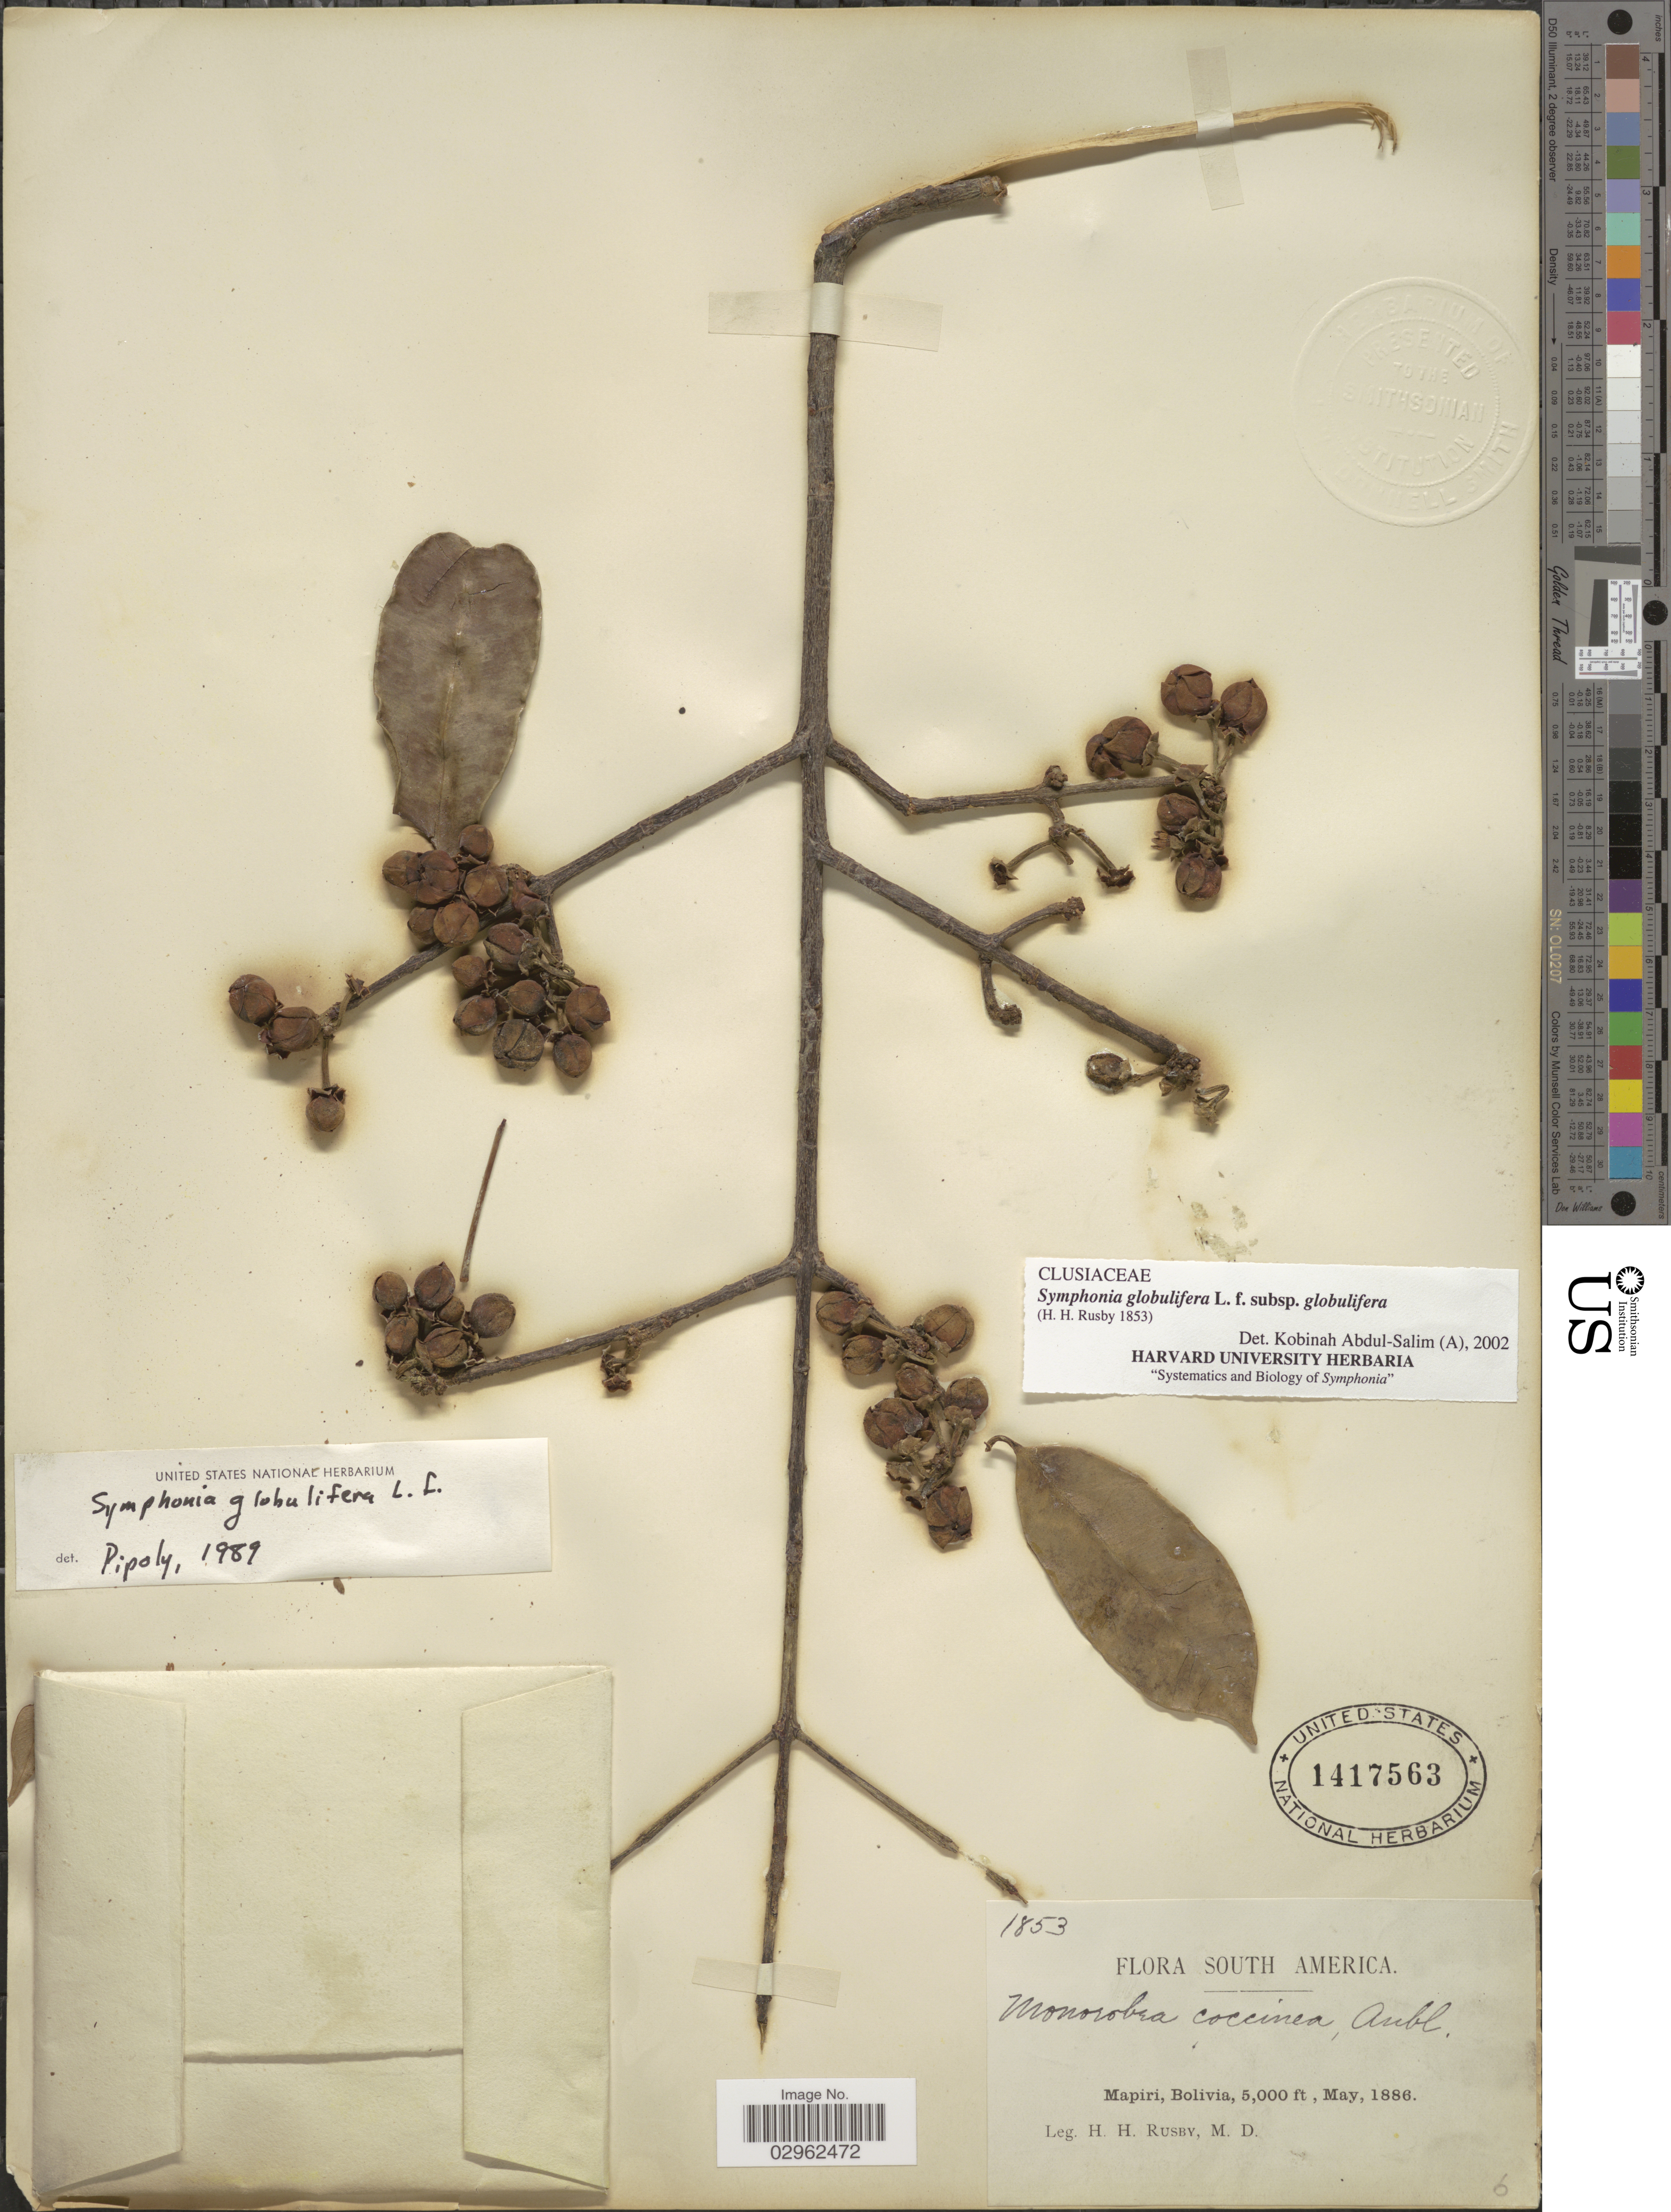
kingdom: Plantae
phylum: Tracheophyta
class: Magnoliopsida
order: Malpighiales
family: Clusiaceae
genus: Symphonia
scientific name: Symphonia globulifera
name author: L. f.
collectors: H. H. Rusby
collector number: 1853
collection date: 1886-05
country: Bolivia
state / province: La Páz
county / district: Larecaja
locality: Mapiri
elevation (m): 1524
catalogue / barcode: US 1417563